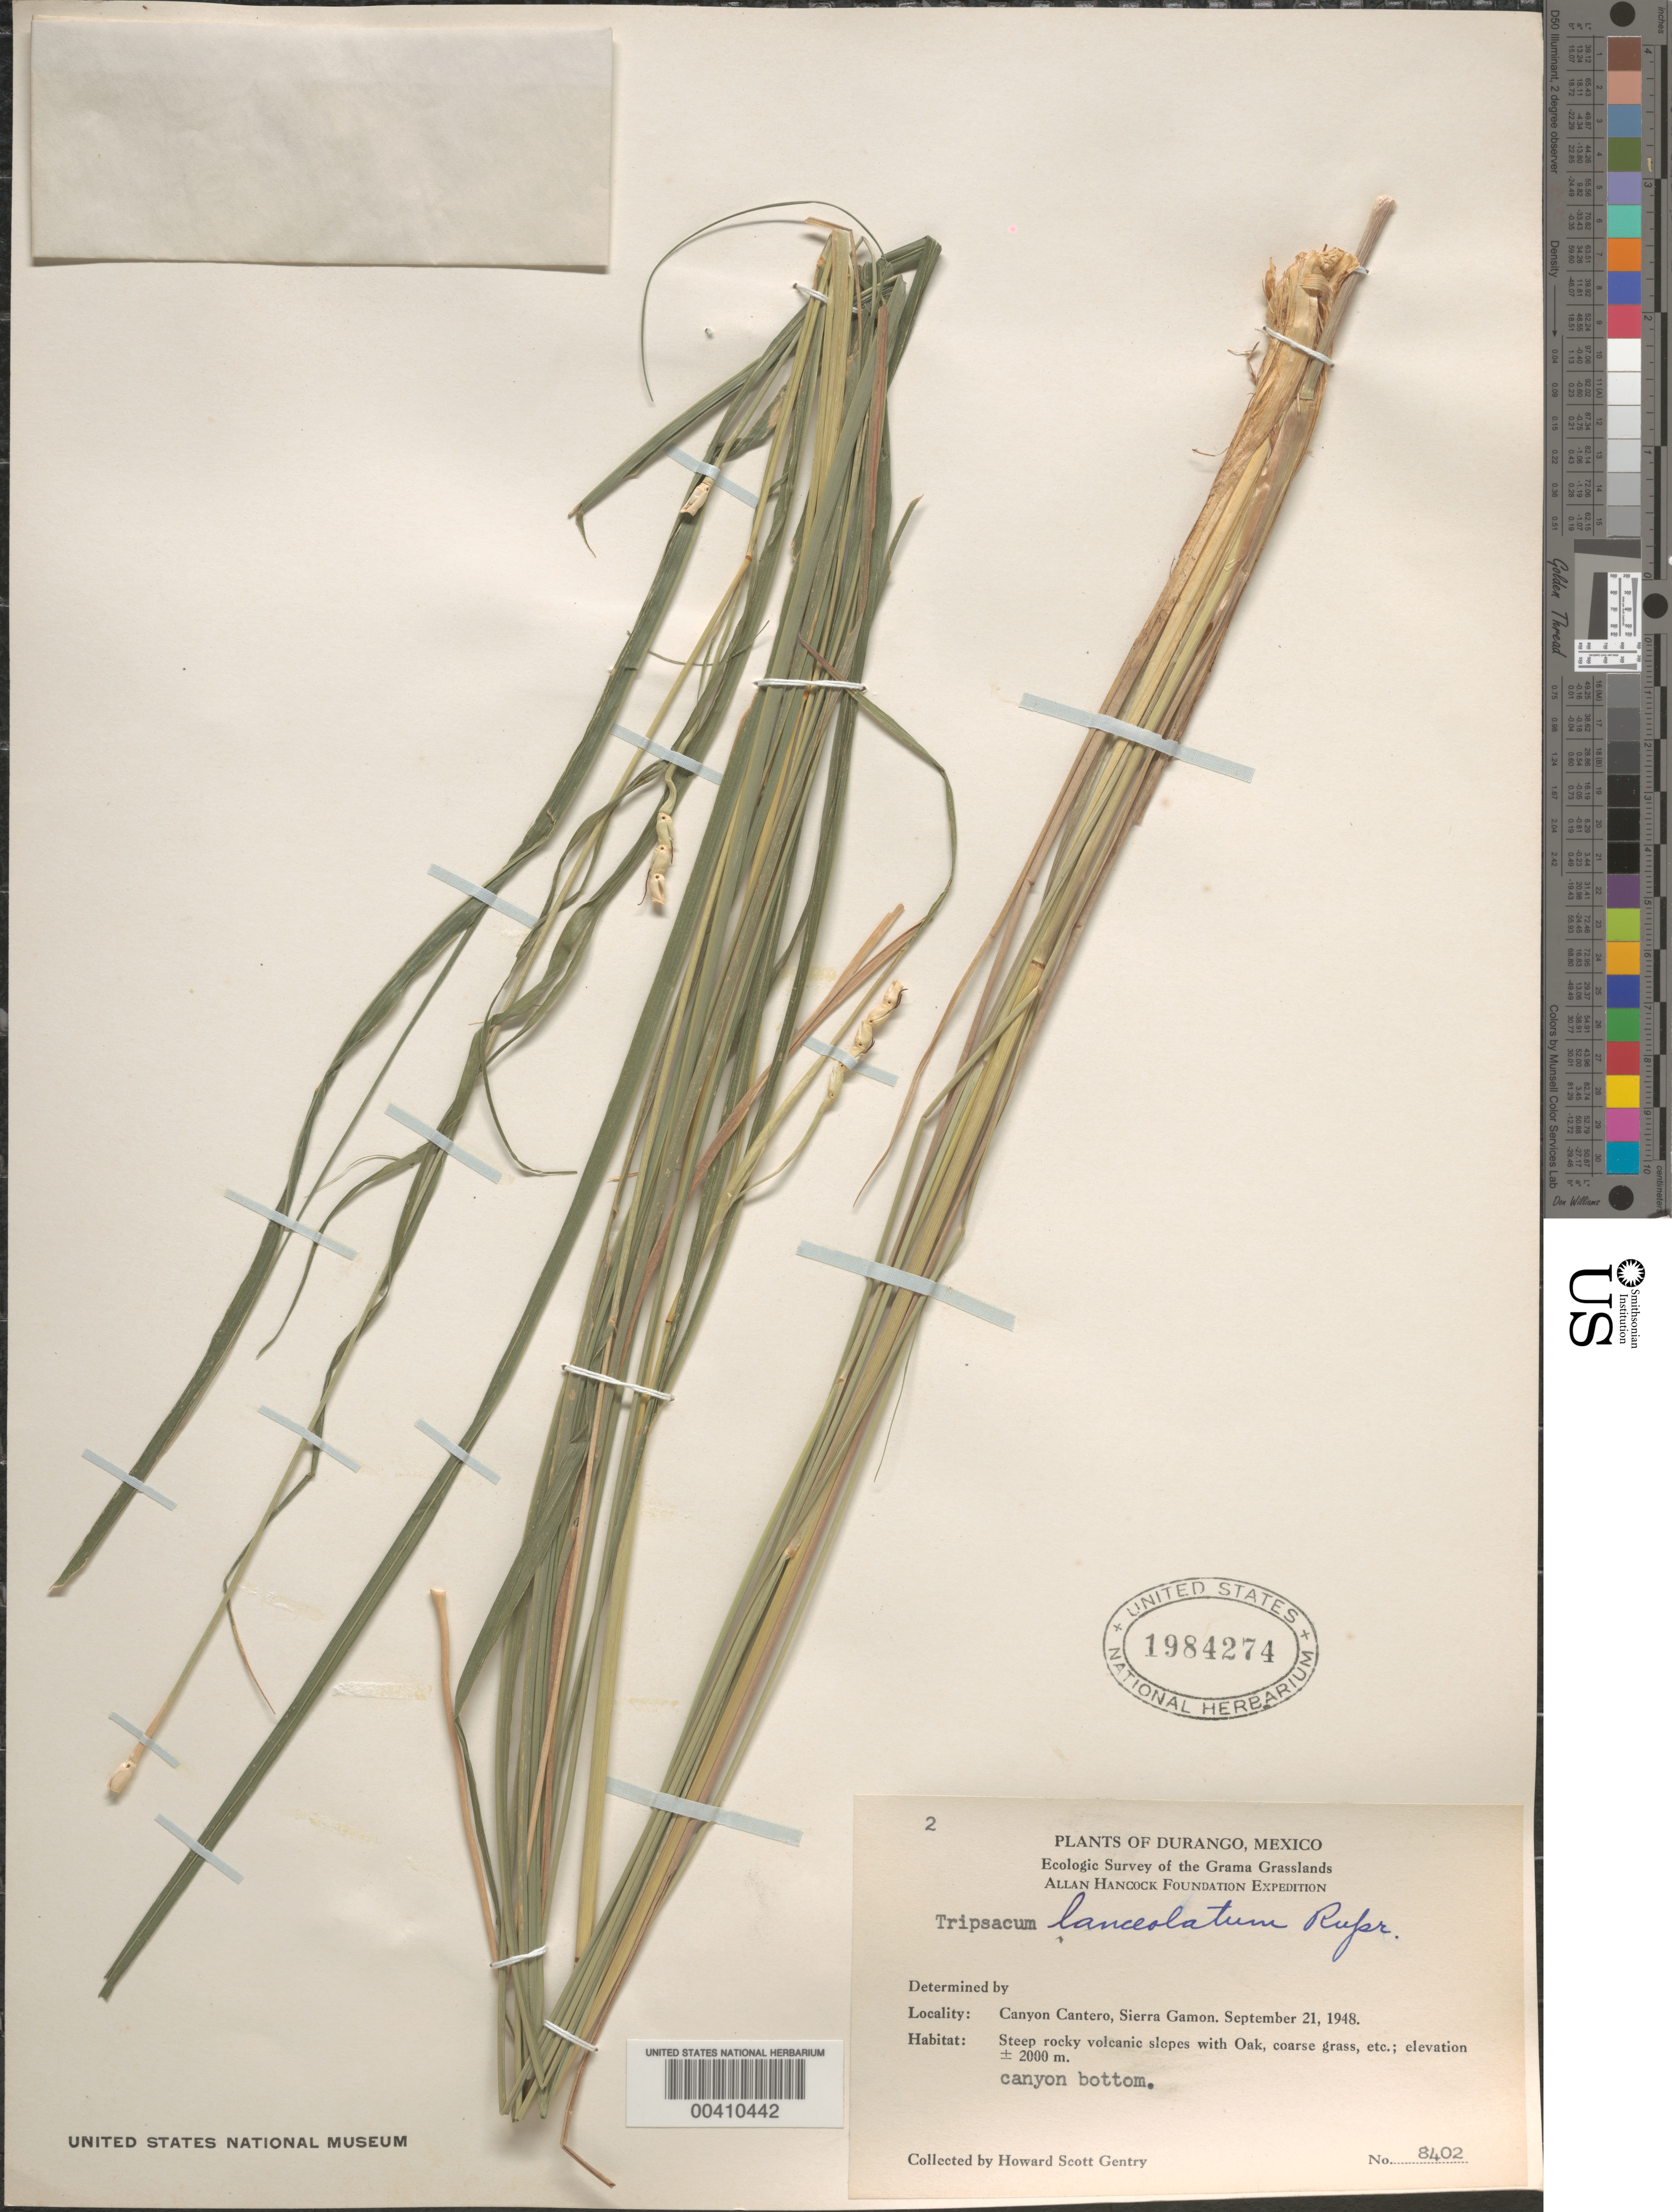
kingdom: Plantae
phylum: Tracheophyta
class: Liliopsida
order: Poales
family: Poaceae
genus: Tripsacum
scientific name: Tripsacum lanceolatum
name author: Rupr. ex E. Fourn.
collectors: H. S. Gentry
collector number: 8402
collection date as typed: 21 Sep 1948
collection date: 1948-09-21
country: Mexico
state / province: Durango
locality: Grama Grasslands, Canyon Cantero, Sierra Gamon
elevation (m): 2000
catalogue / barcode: US 1984274